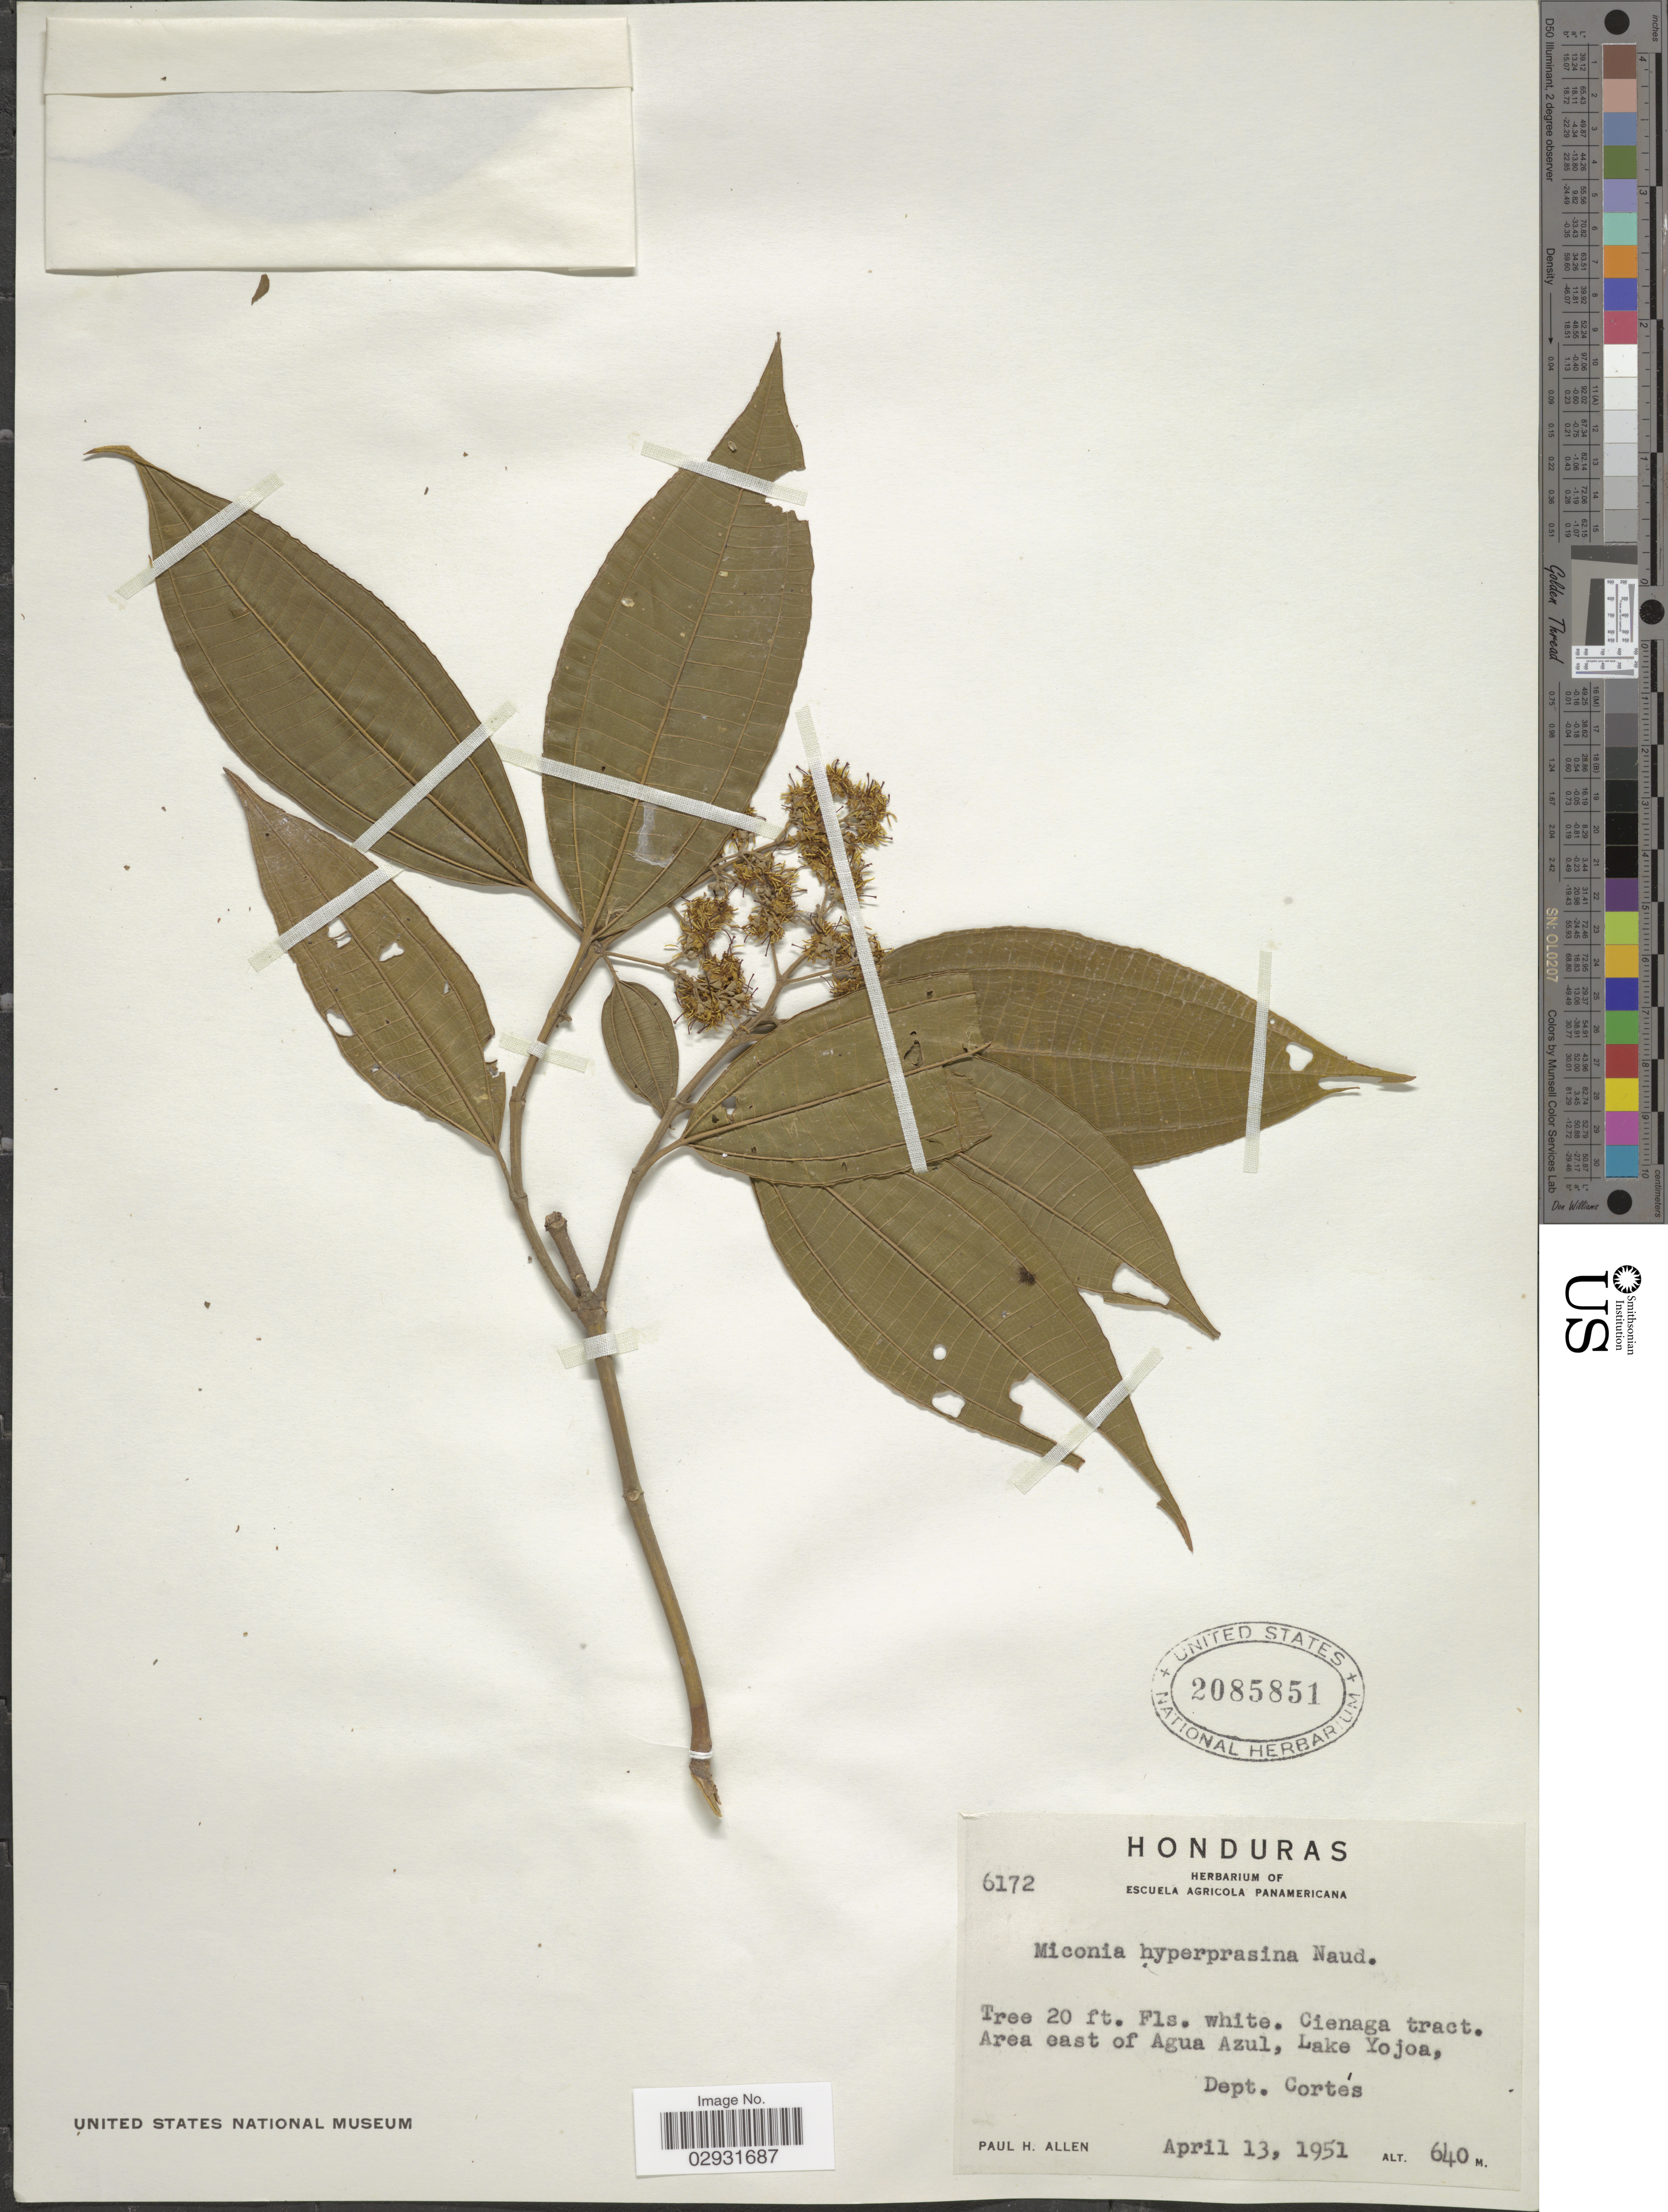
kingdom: Plantae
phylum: Tracheophyta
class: Magnoliopsida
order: Myrtales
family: Melastomataceae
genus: Miconia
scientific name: Miconia affinis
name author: DC.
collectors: P. H. Allen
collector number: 6172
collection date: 1951-04-13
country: Honduras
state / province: Cortés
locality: Cienaga tract. Area east of Agua Azul, Lake Yojoa, Dept. Cortés.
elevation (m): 640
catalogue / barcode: US 2085851